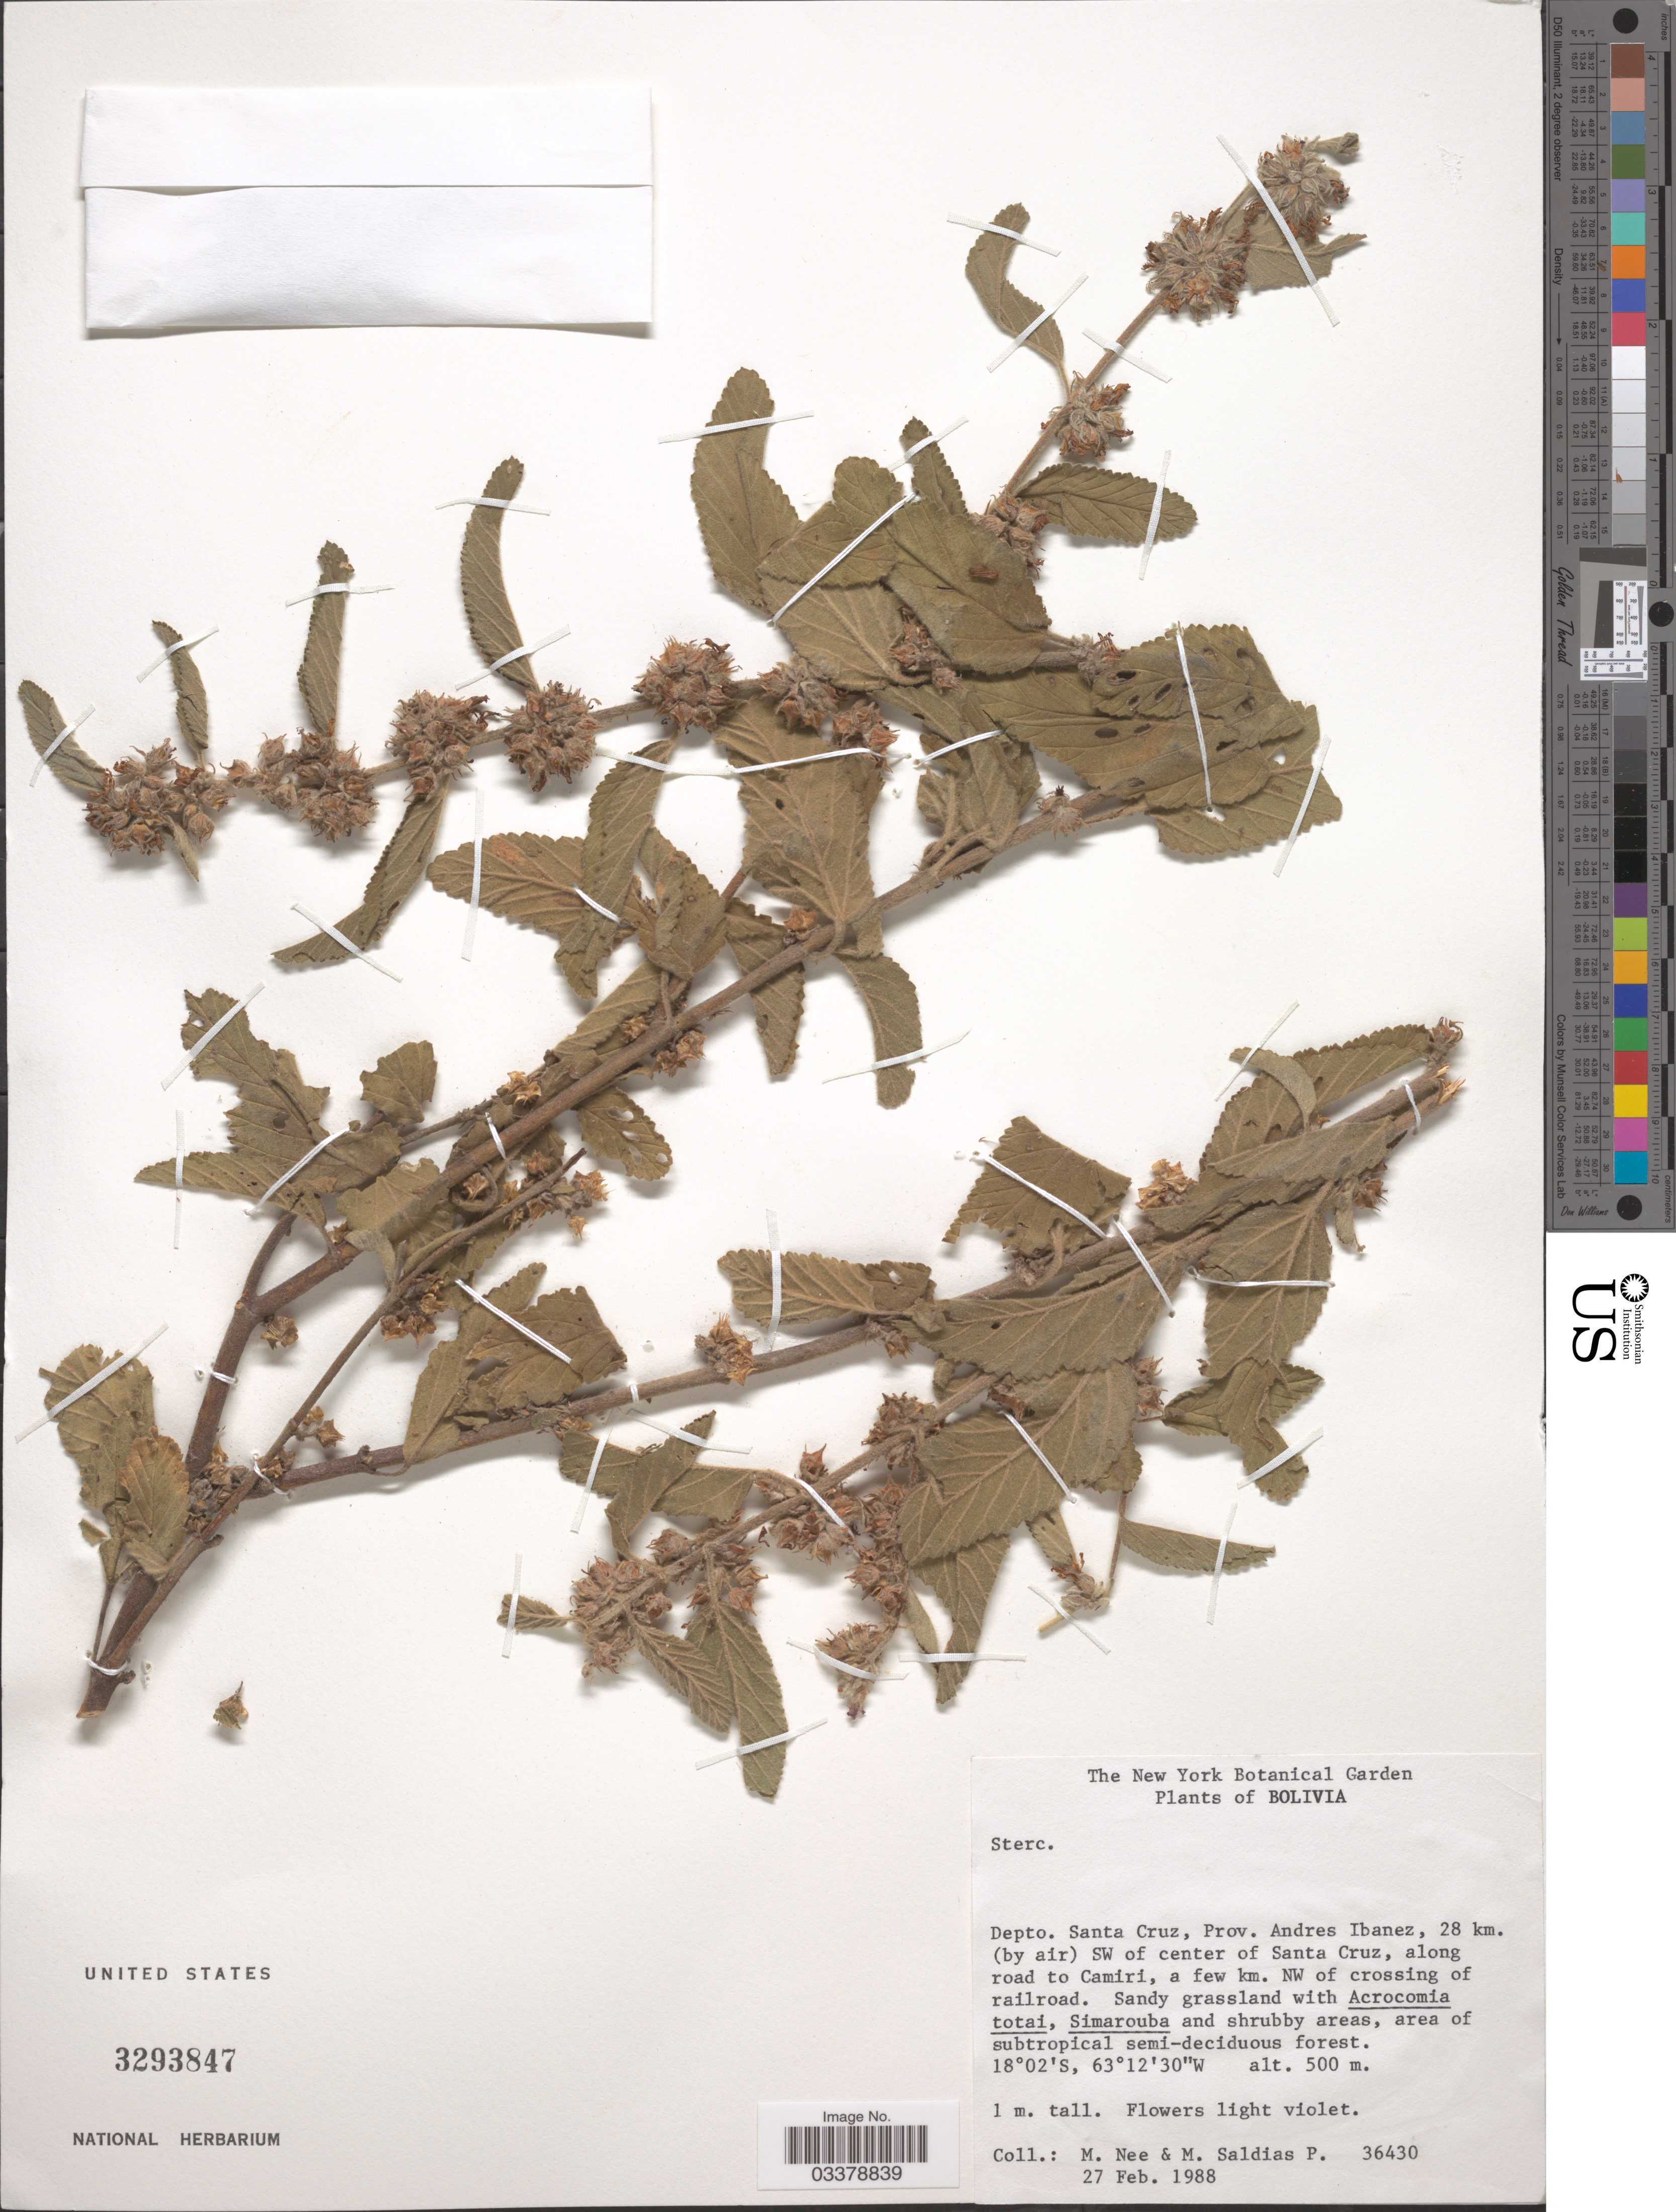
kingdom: Plantae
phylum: Tracheophyta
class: Magnoliopsida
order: Malvales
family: Malvaceae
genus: Melochia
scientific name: Melochia sp.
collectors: M. Nee & M. Saldias P.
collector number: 36430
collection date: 1988-02-27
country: Bolivia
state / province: Santa Cruz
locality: Depto. Santa Cruz, Prov. Andres Ibanez, 28 km. (by air) SW of center of Santa Cruz, along road to Camiri, a few km. NW of crossing of railroad.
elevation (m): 500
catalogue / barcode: US 3293847